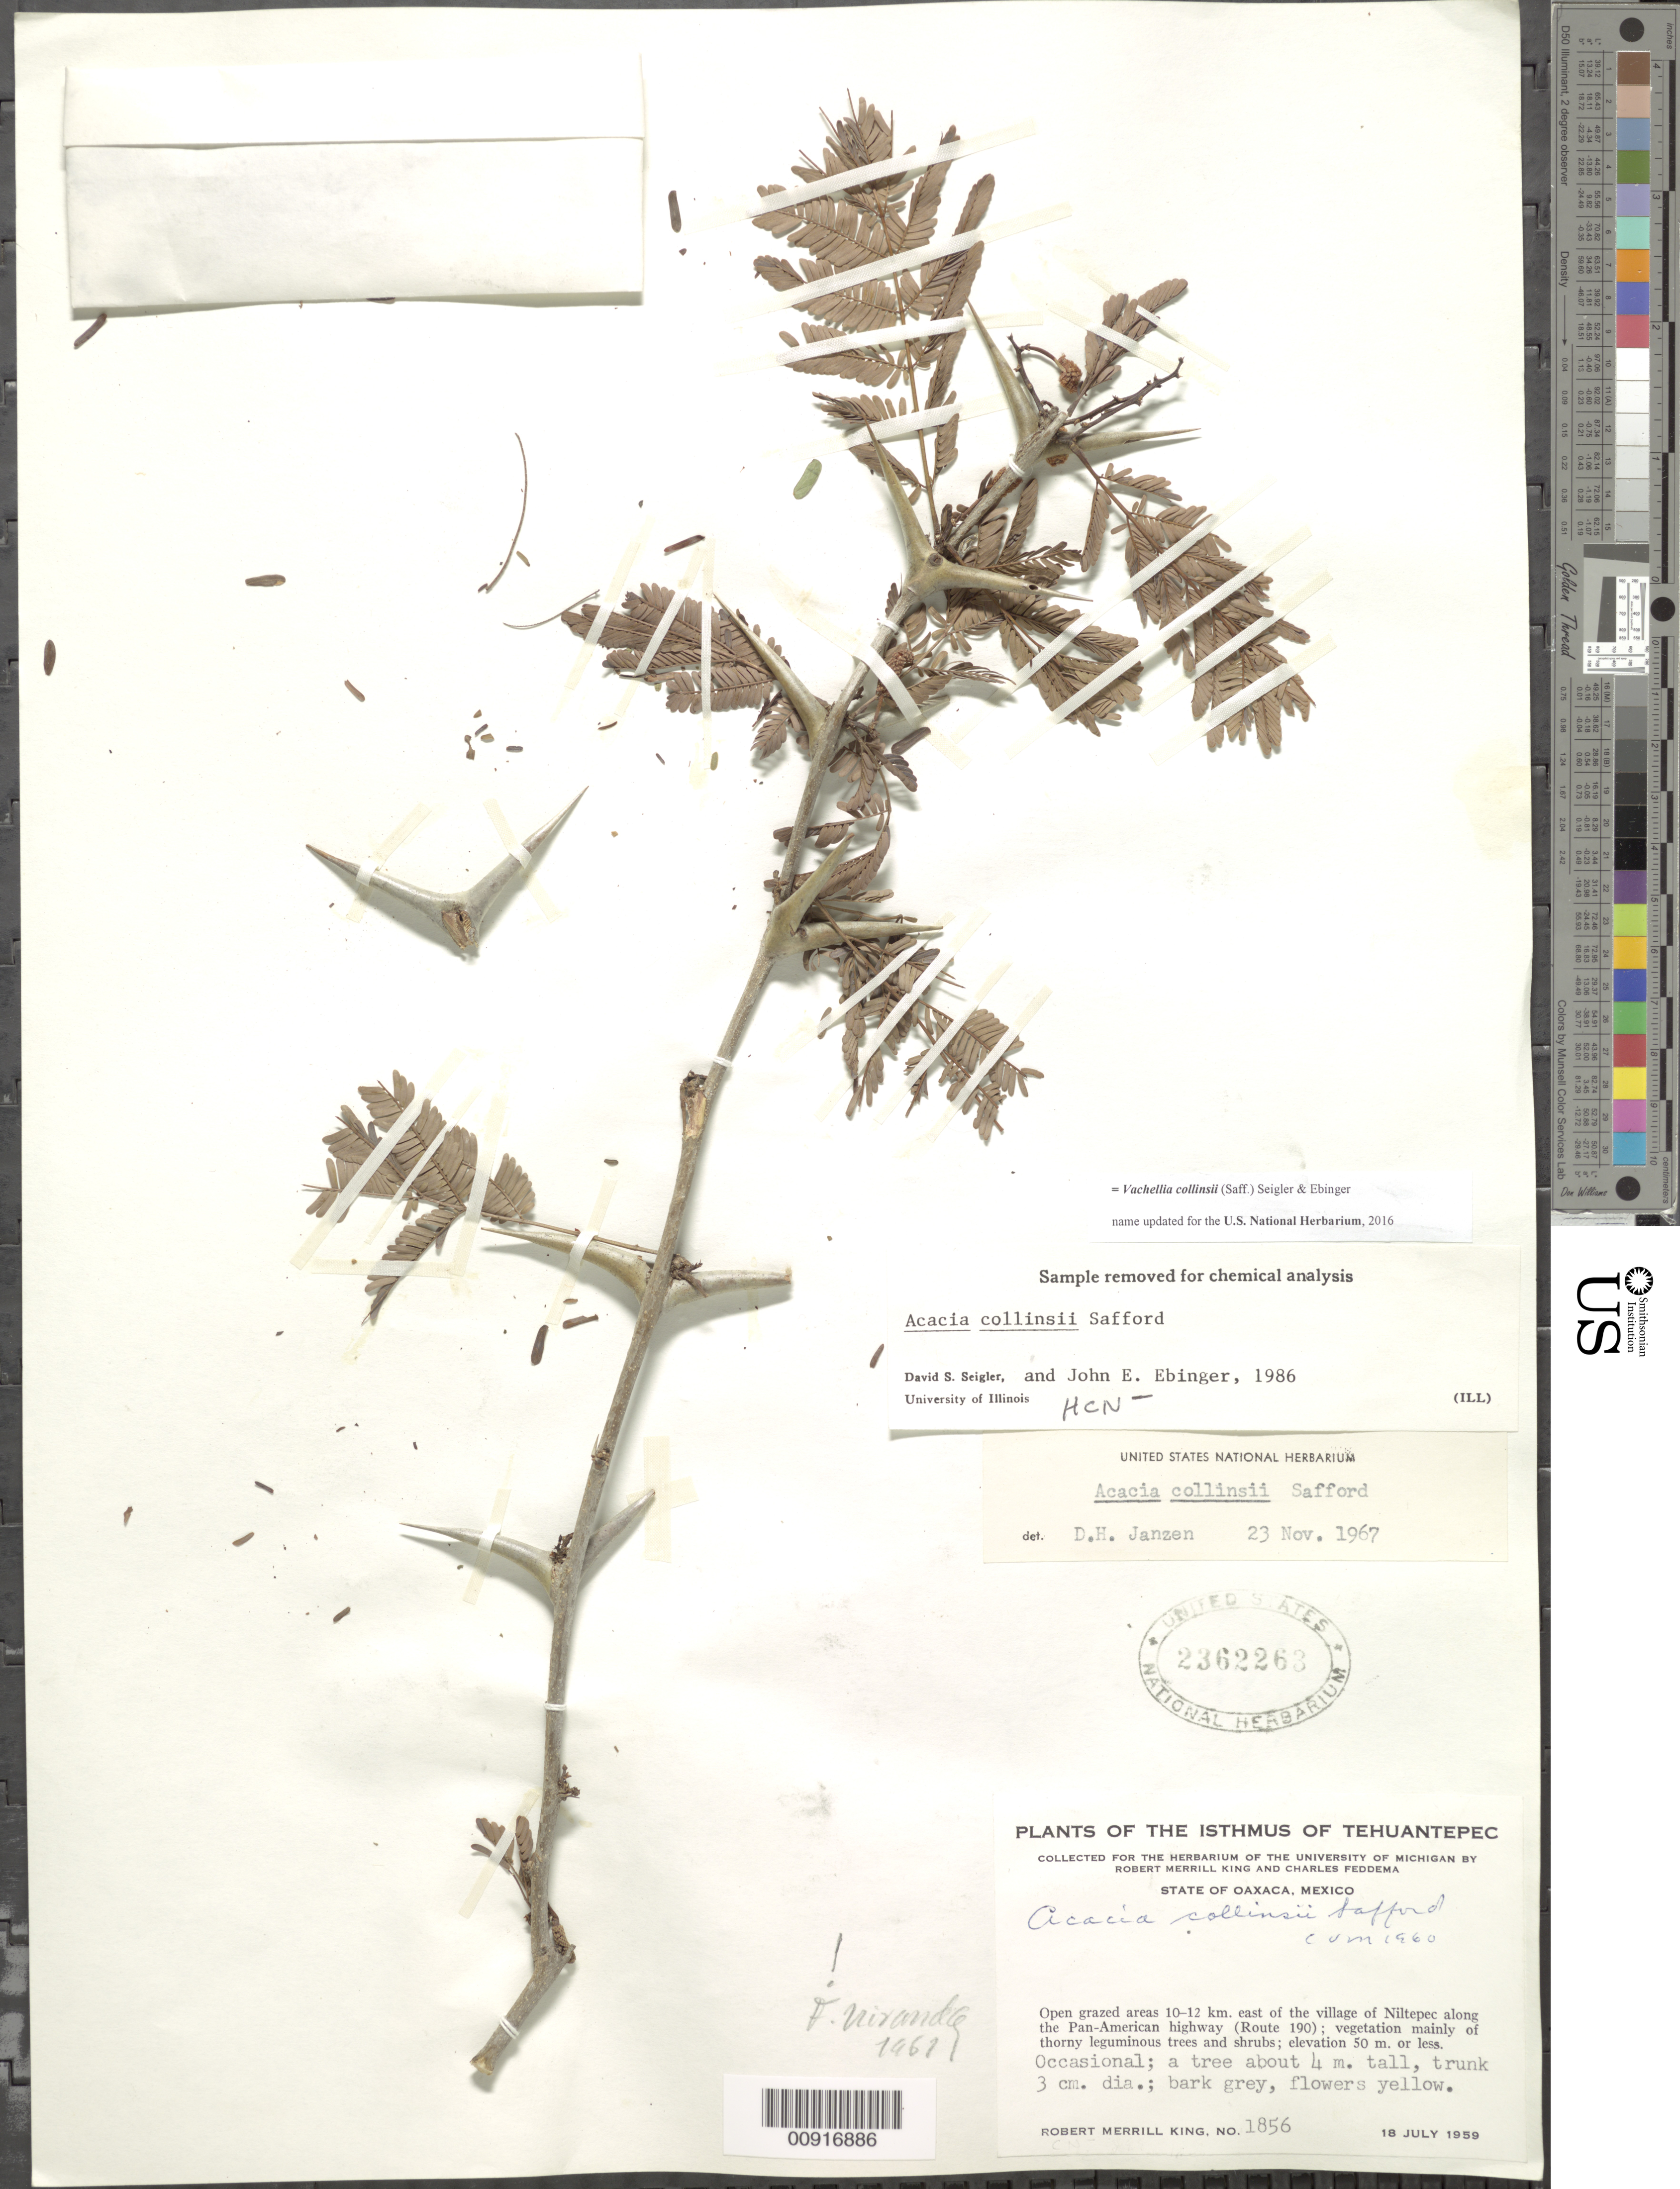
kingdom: Plantae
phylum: Tracheophyta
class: Magnoliopsida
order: Fabales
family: Fabaceae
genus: Vachellia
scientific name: Vachellia collinsii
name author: (Saff.) Seigler & Ebinger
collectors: R. M. King & C. Feddema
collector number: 1856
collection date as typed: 18 Jul 1959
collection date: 1959-07-18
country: Mexico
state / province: Oaxaca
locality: Open grazed areas 10-12 km. east of village of Niltepec along the Pan-American highway (Route 190).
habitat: Vegetation mainly of thorny leguminous trees and shrubs.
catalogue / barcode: US 2362263